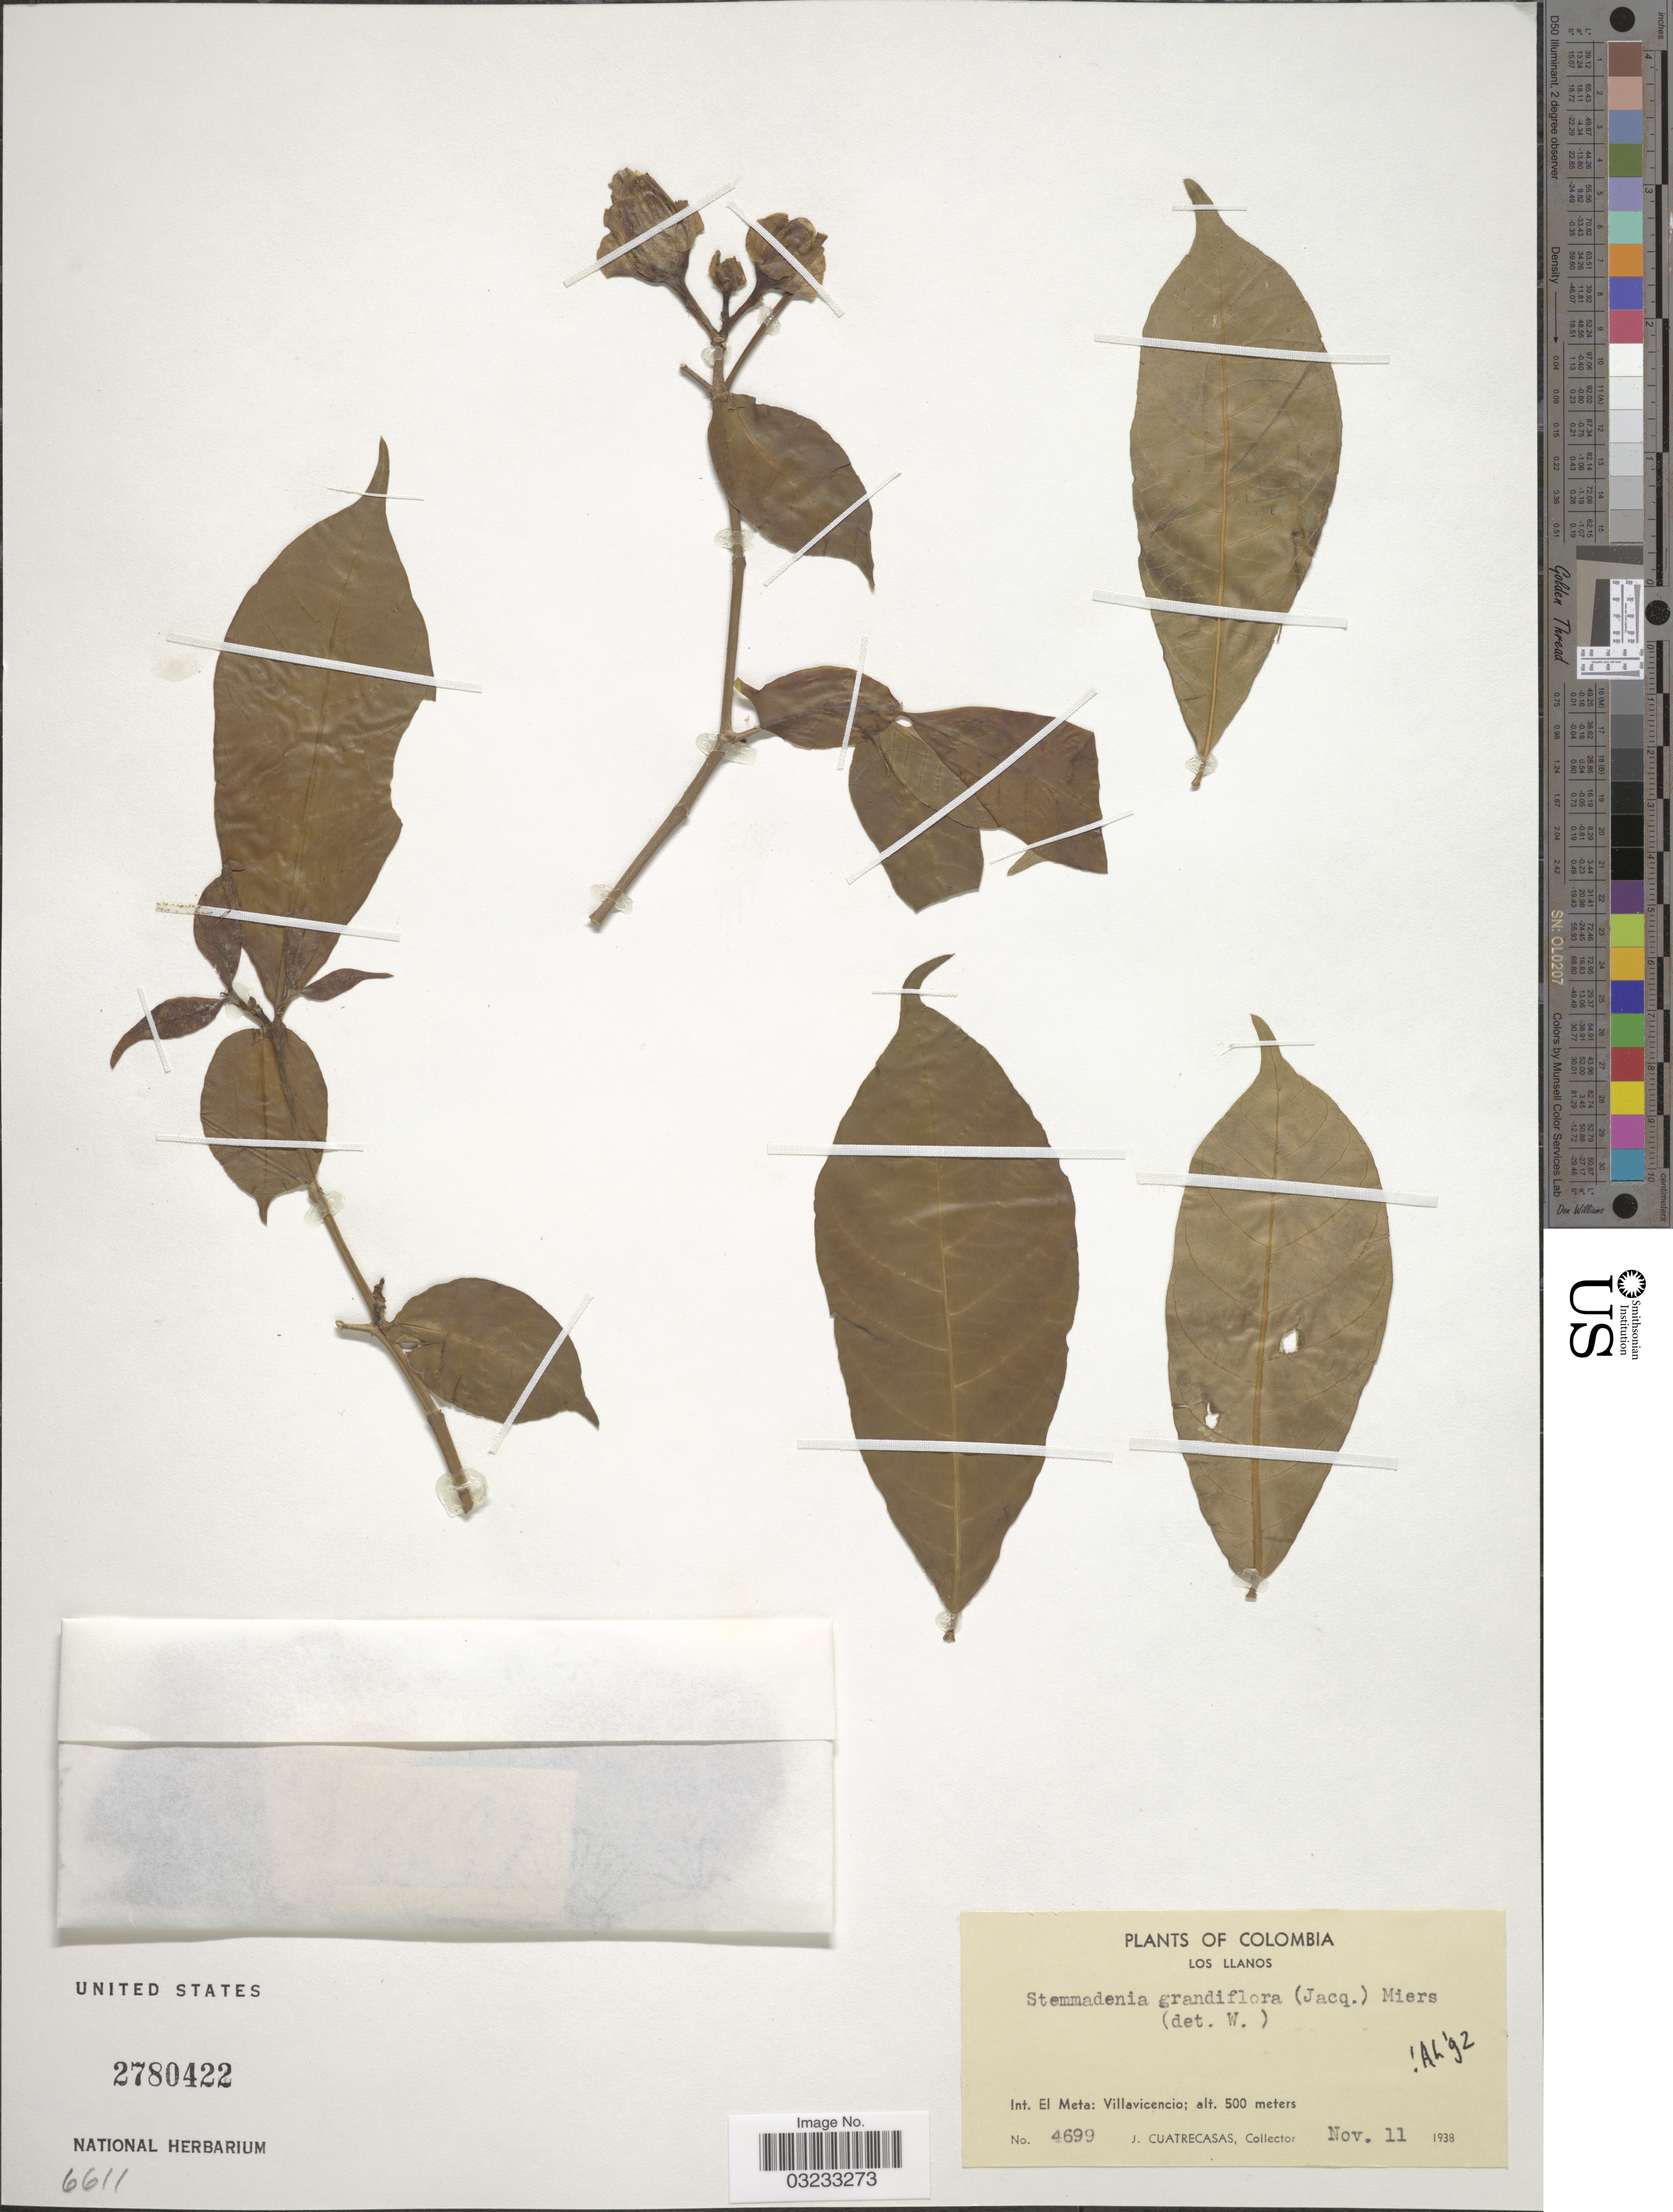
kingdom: Plantae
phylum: Tracheophyta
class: Magnoliopsida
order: Gentianales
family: Apocynaceae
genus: Stemmadenia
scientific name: Stemmadenia grandiflora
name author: (Jacq.) Miers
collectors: J. Cuatrecasas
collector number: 4699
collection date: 1938-11-11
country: Colombia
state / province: Meta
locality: Int. El Meta: Villavicencio.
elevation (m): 500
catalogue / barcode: US 2780422